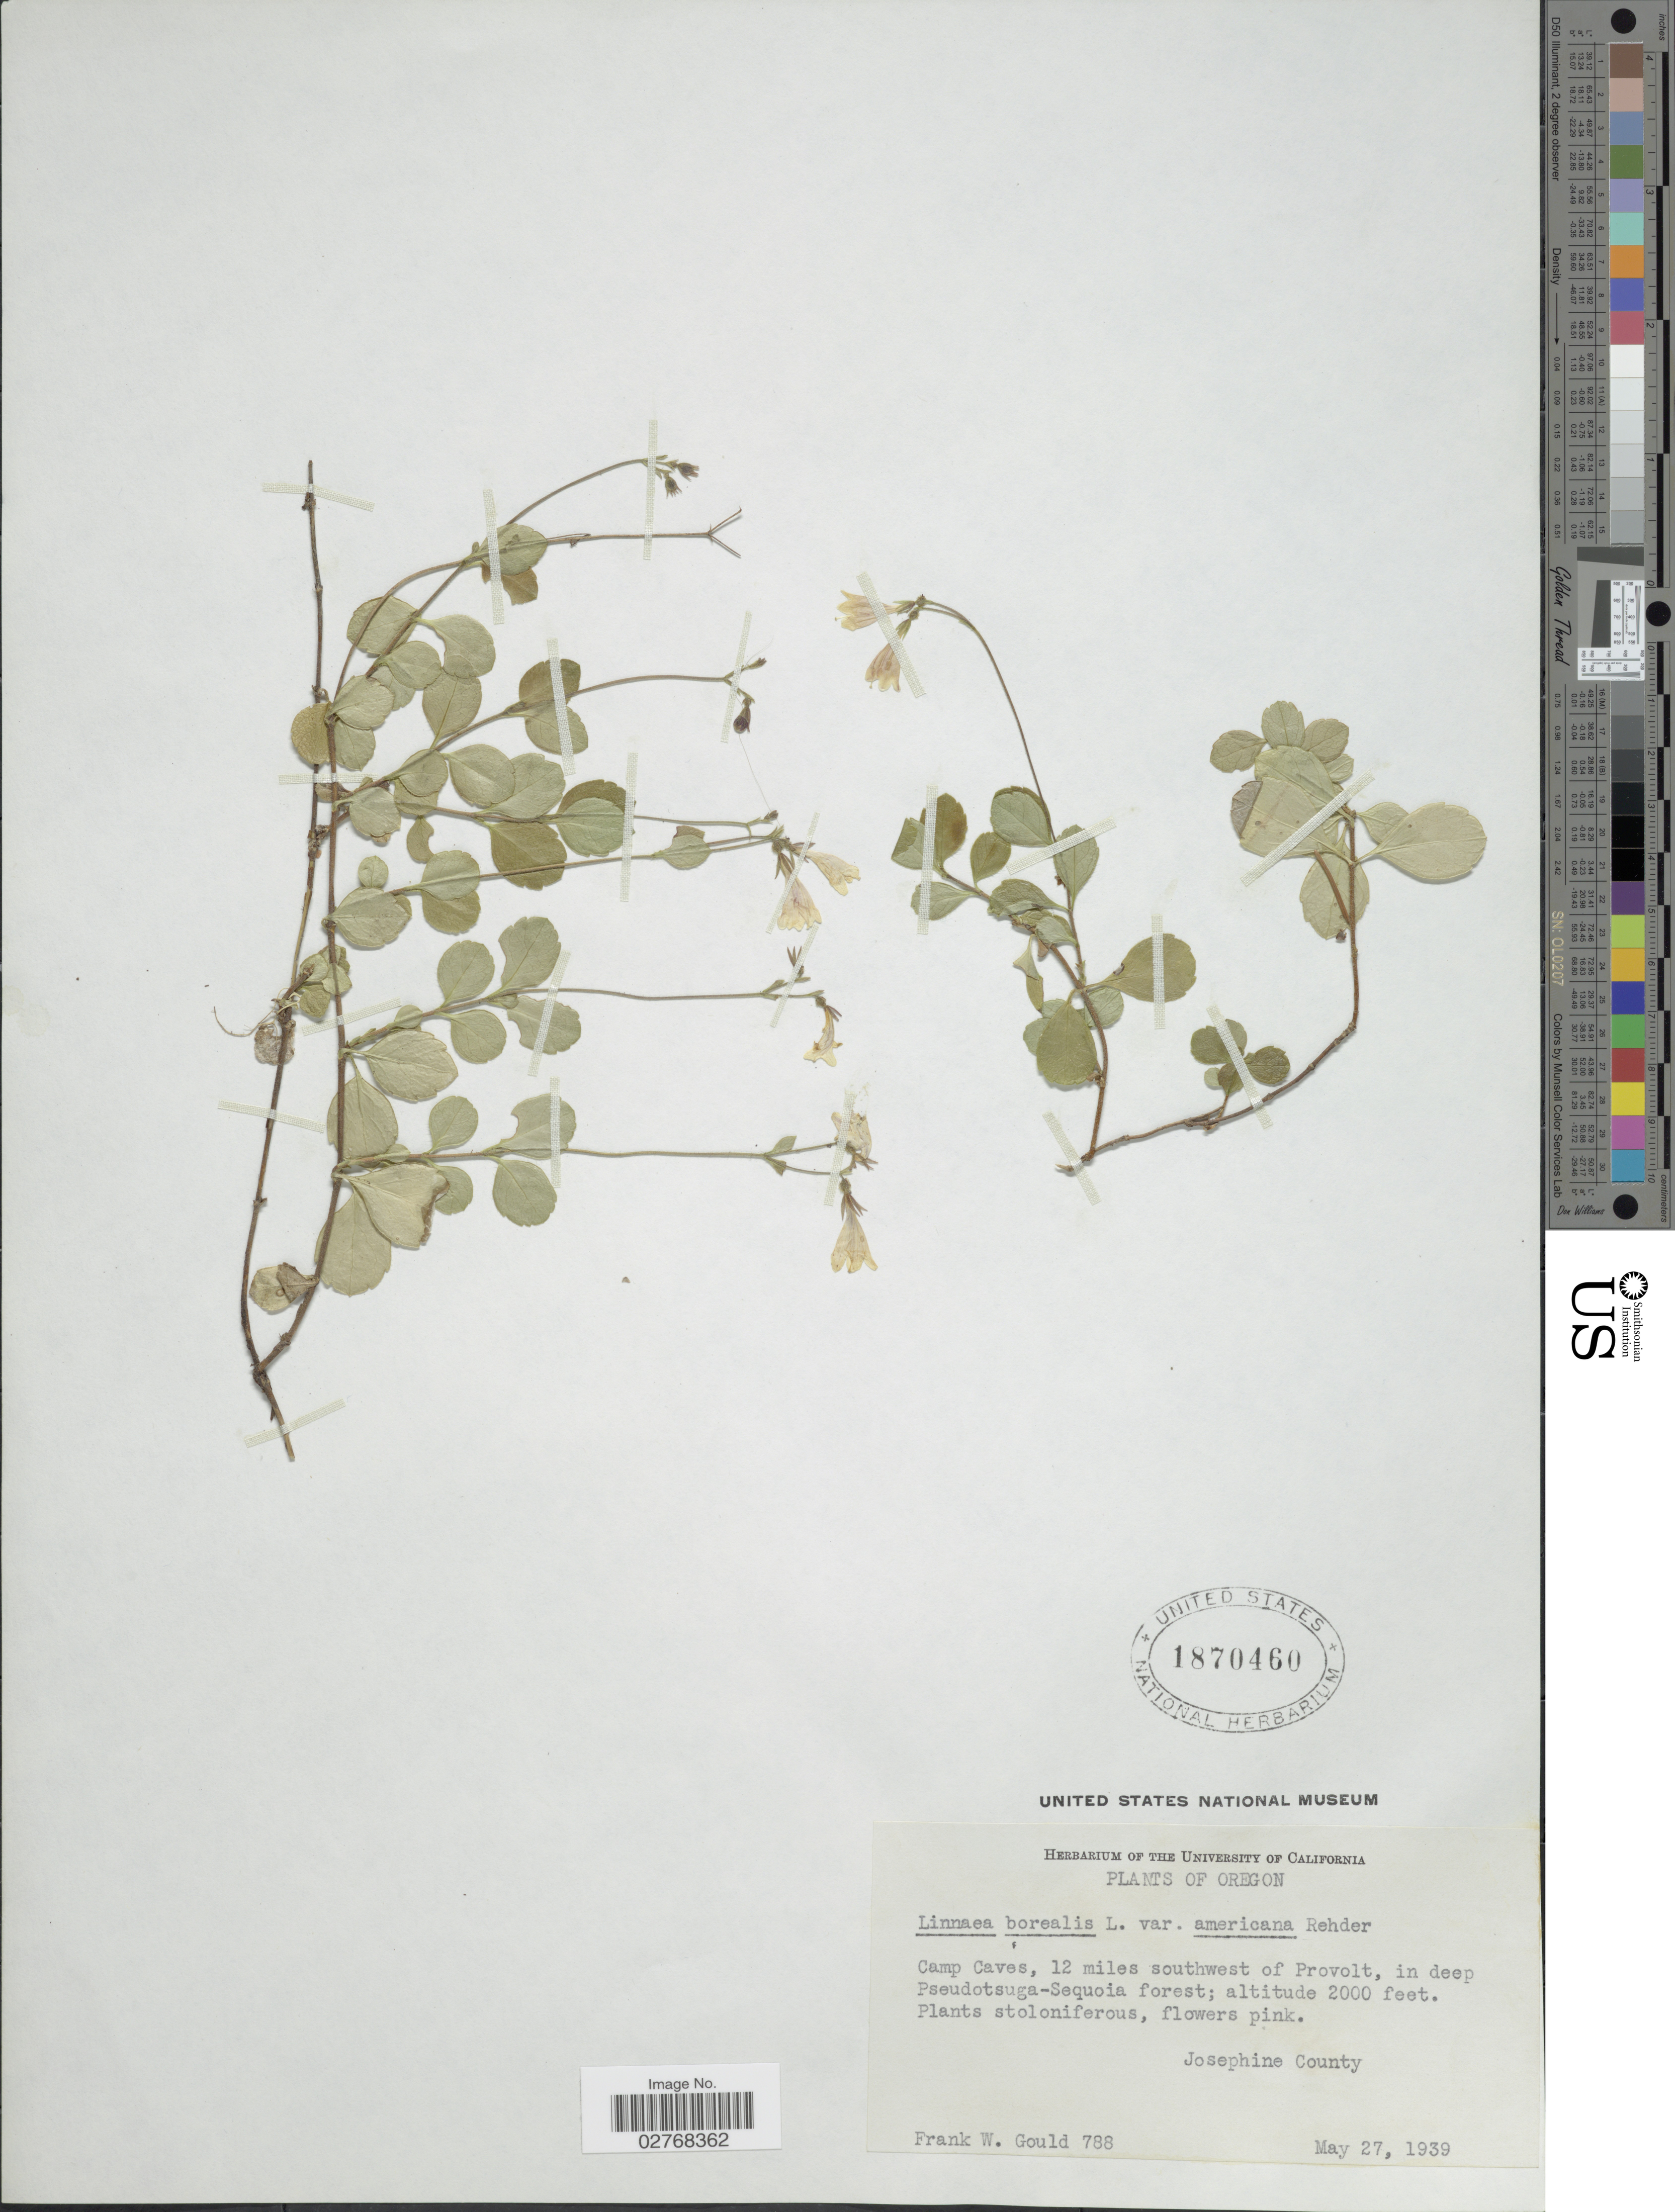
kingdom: Plantae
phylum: Tracheophyta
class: Magnoliopsida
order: Dipsacales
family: Caprifoliaceae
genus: Linnaea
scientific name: Linnaea borealis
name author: L.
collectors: F. W. Gould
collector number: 788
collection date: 1939-05-27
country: United States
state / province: Oregon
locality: Camp Caves, 12 miles southwest of Provolt. Josephine County.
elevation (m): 610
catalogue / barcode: US 1870460